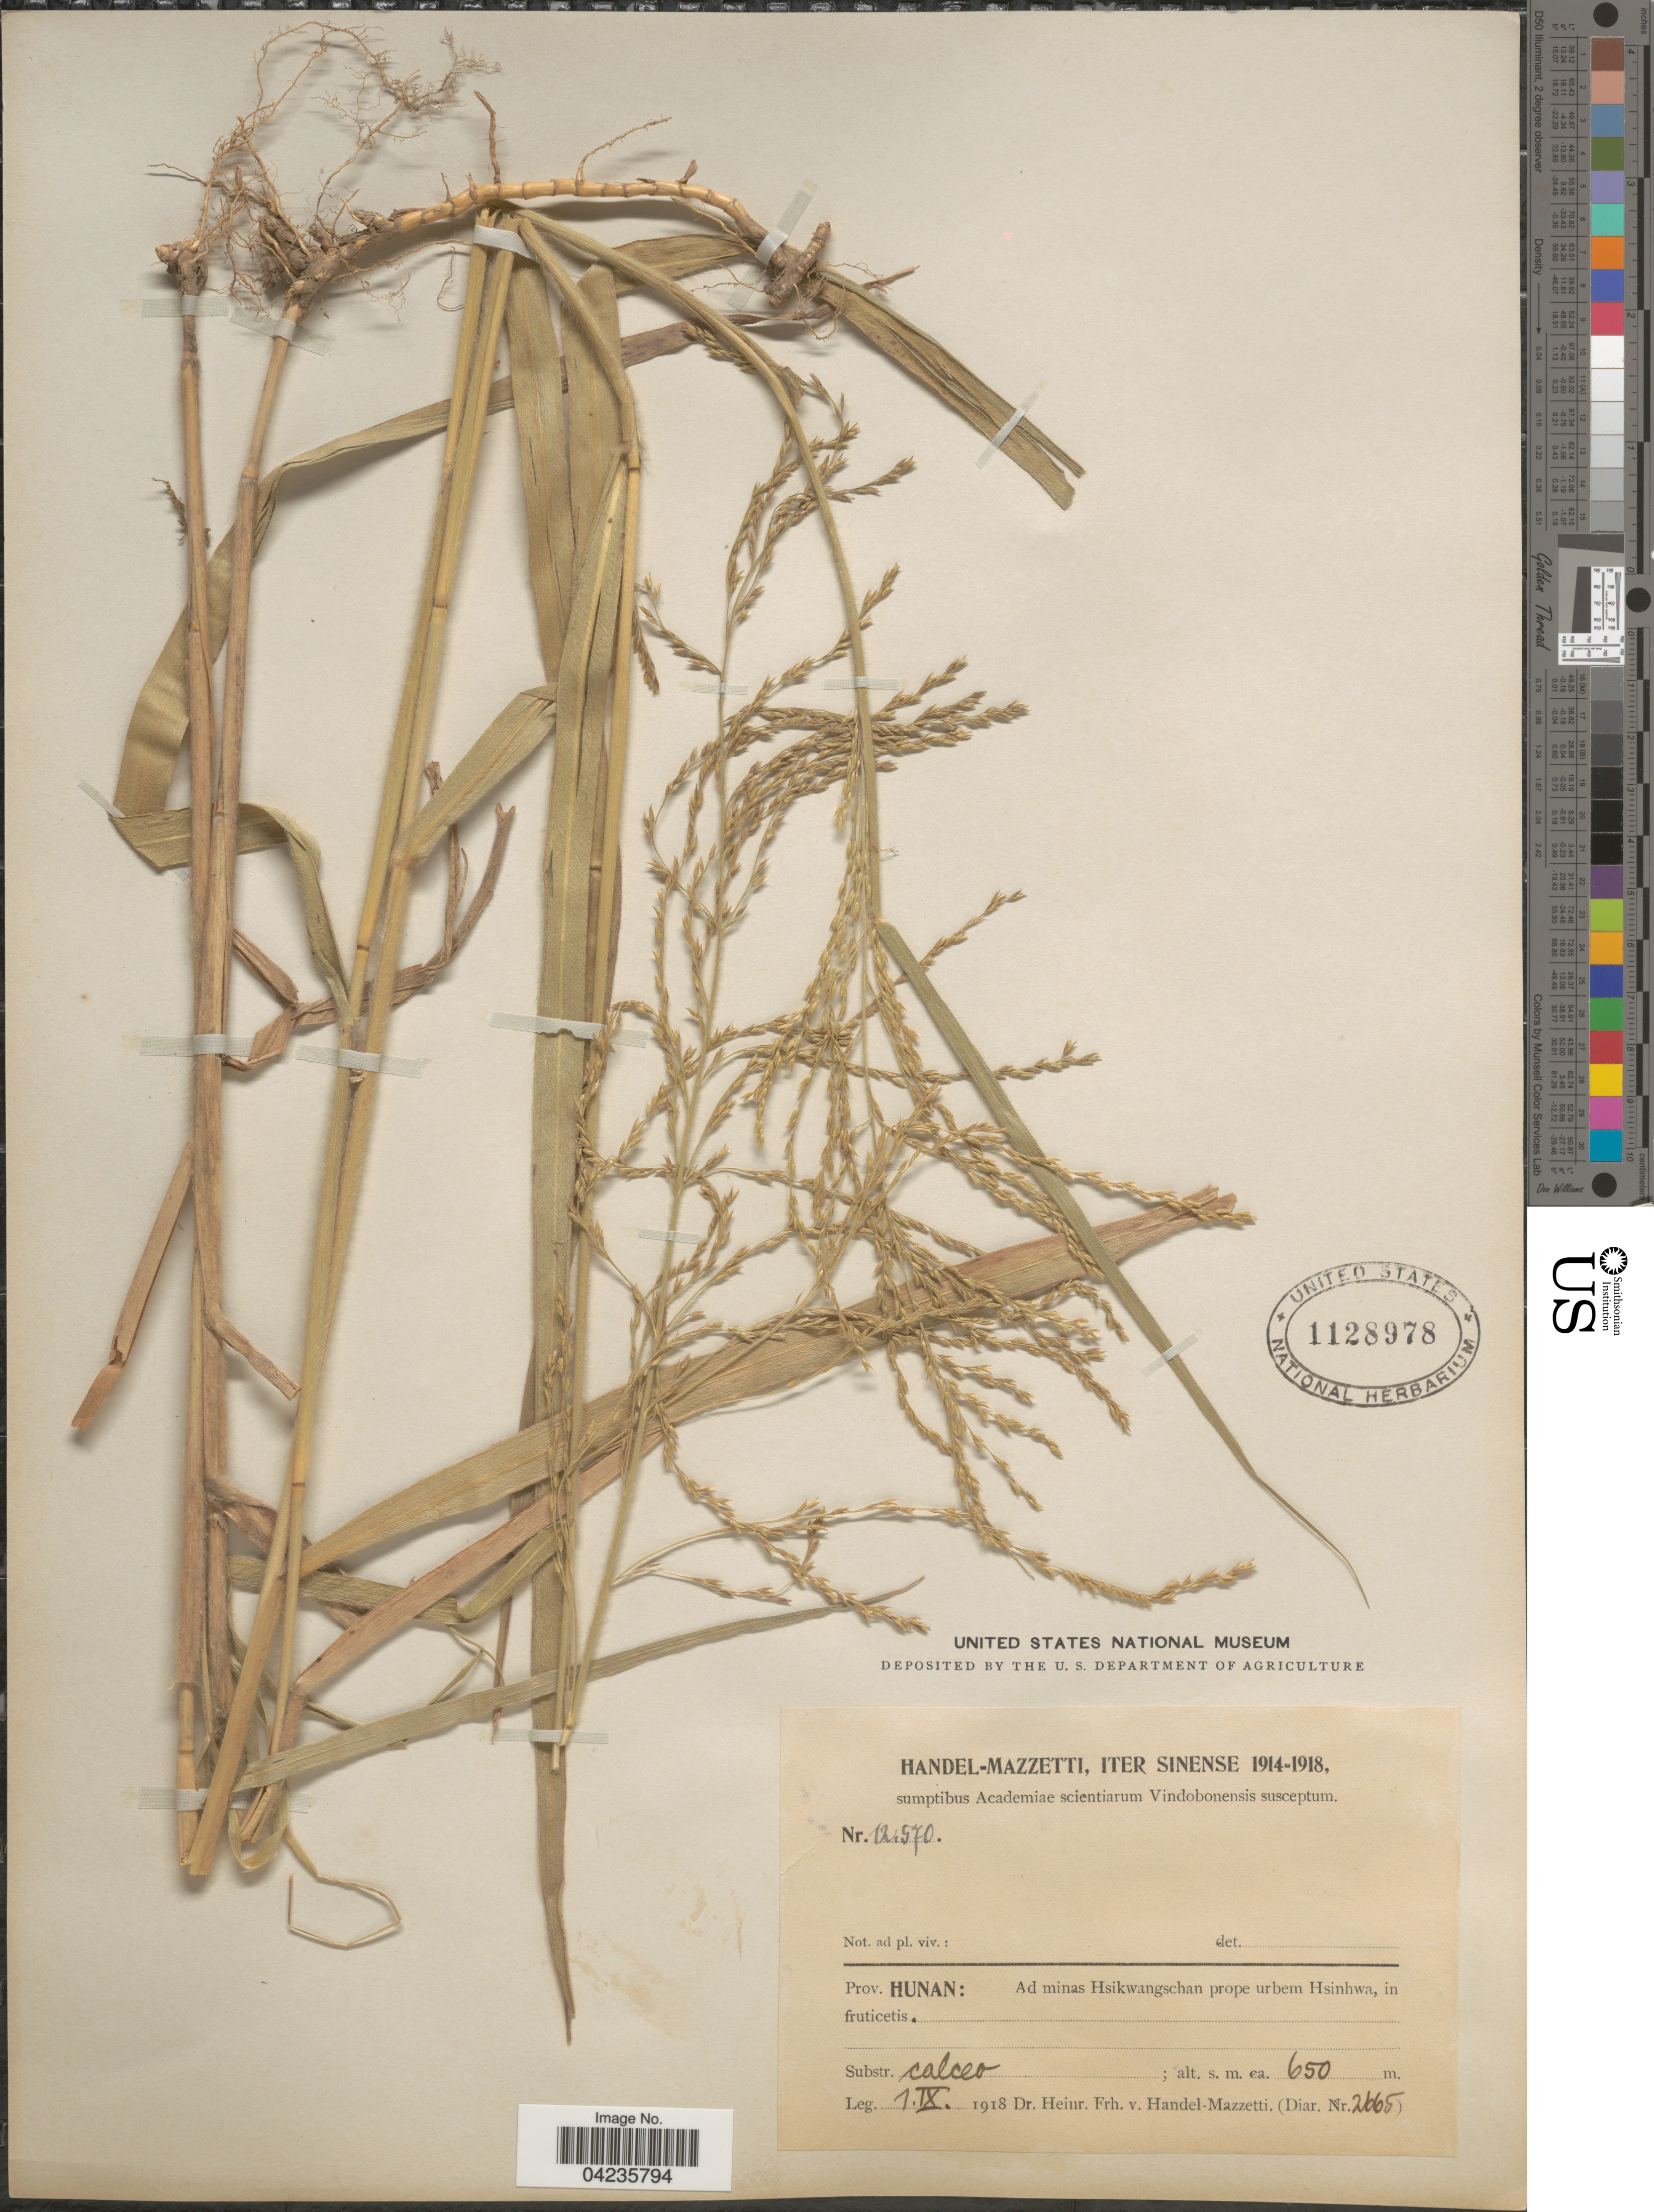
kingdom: Plantae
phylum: Tracheophyta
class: Liliopsida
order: Poales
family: Poaceae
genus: Arundinella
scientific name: Arundinella hirta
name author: (Thunb.) Tanaka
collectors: H. Handel-Mazzetti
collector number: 2665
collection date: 1918-09-01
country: China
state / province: Hunan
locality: Iter Sinense 1914-1918. Ad minas Hsikwangschan prope urbem Hsinhwa, in fruticetis.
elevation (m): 650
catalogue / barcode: US 1128978